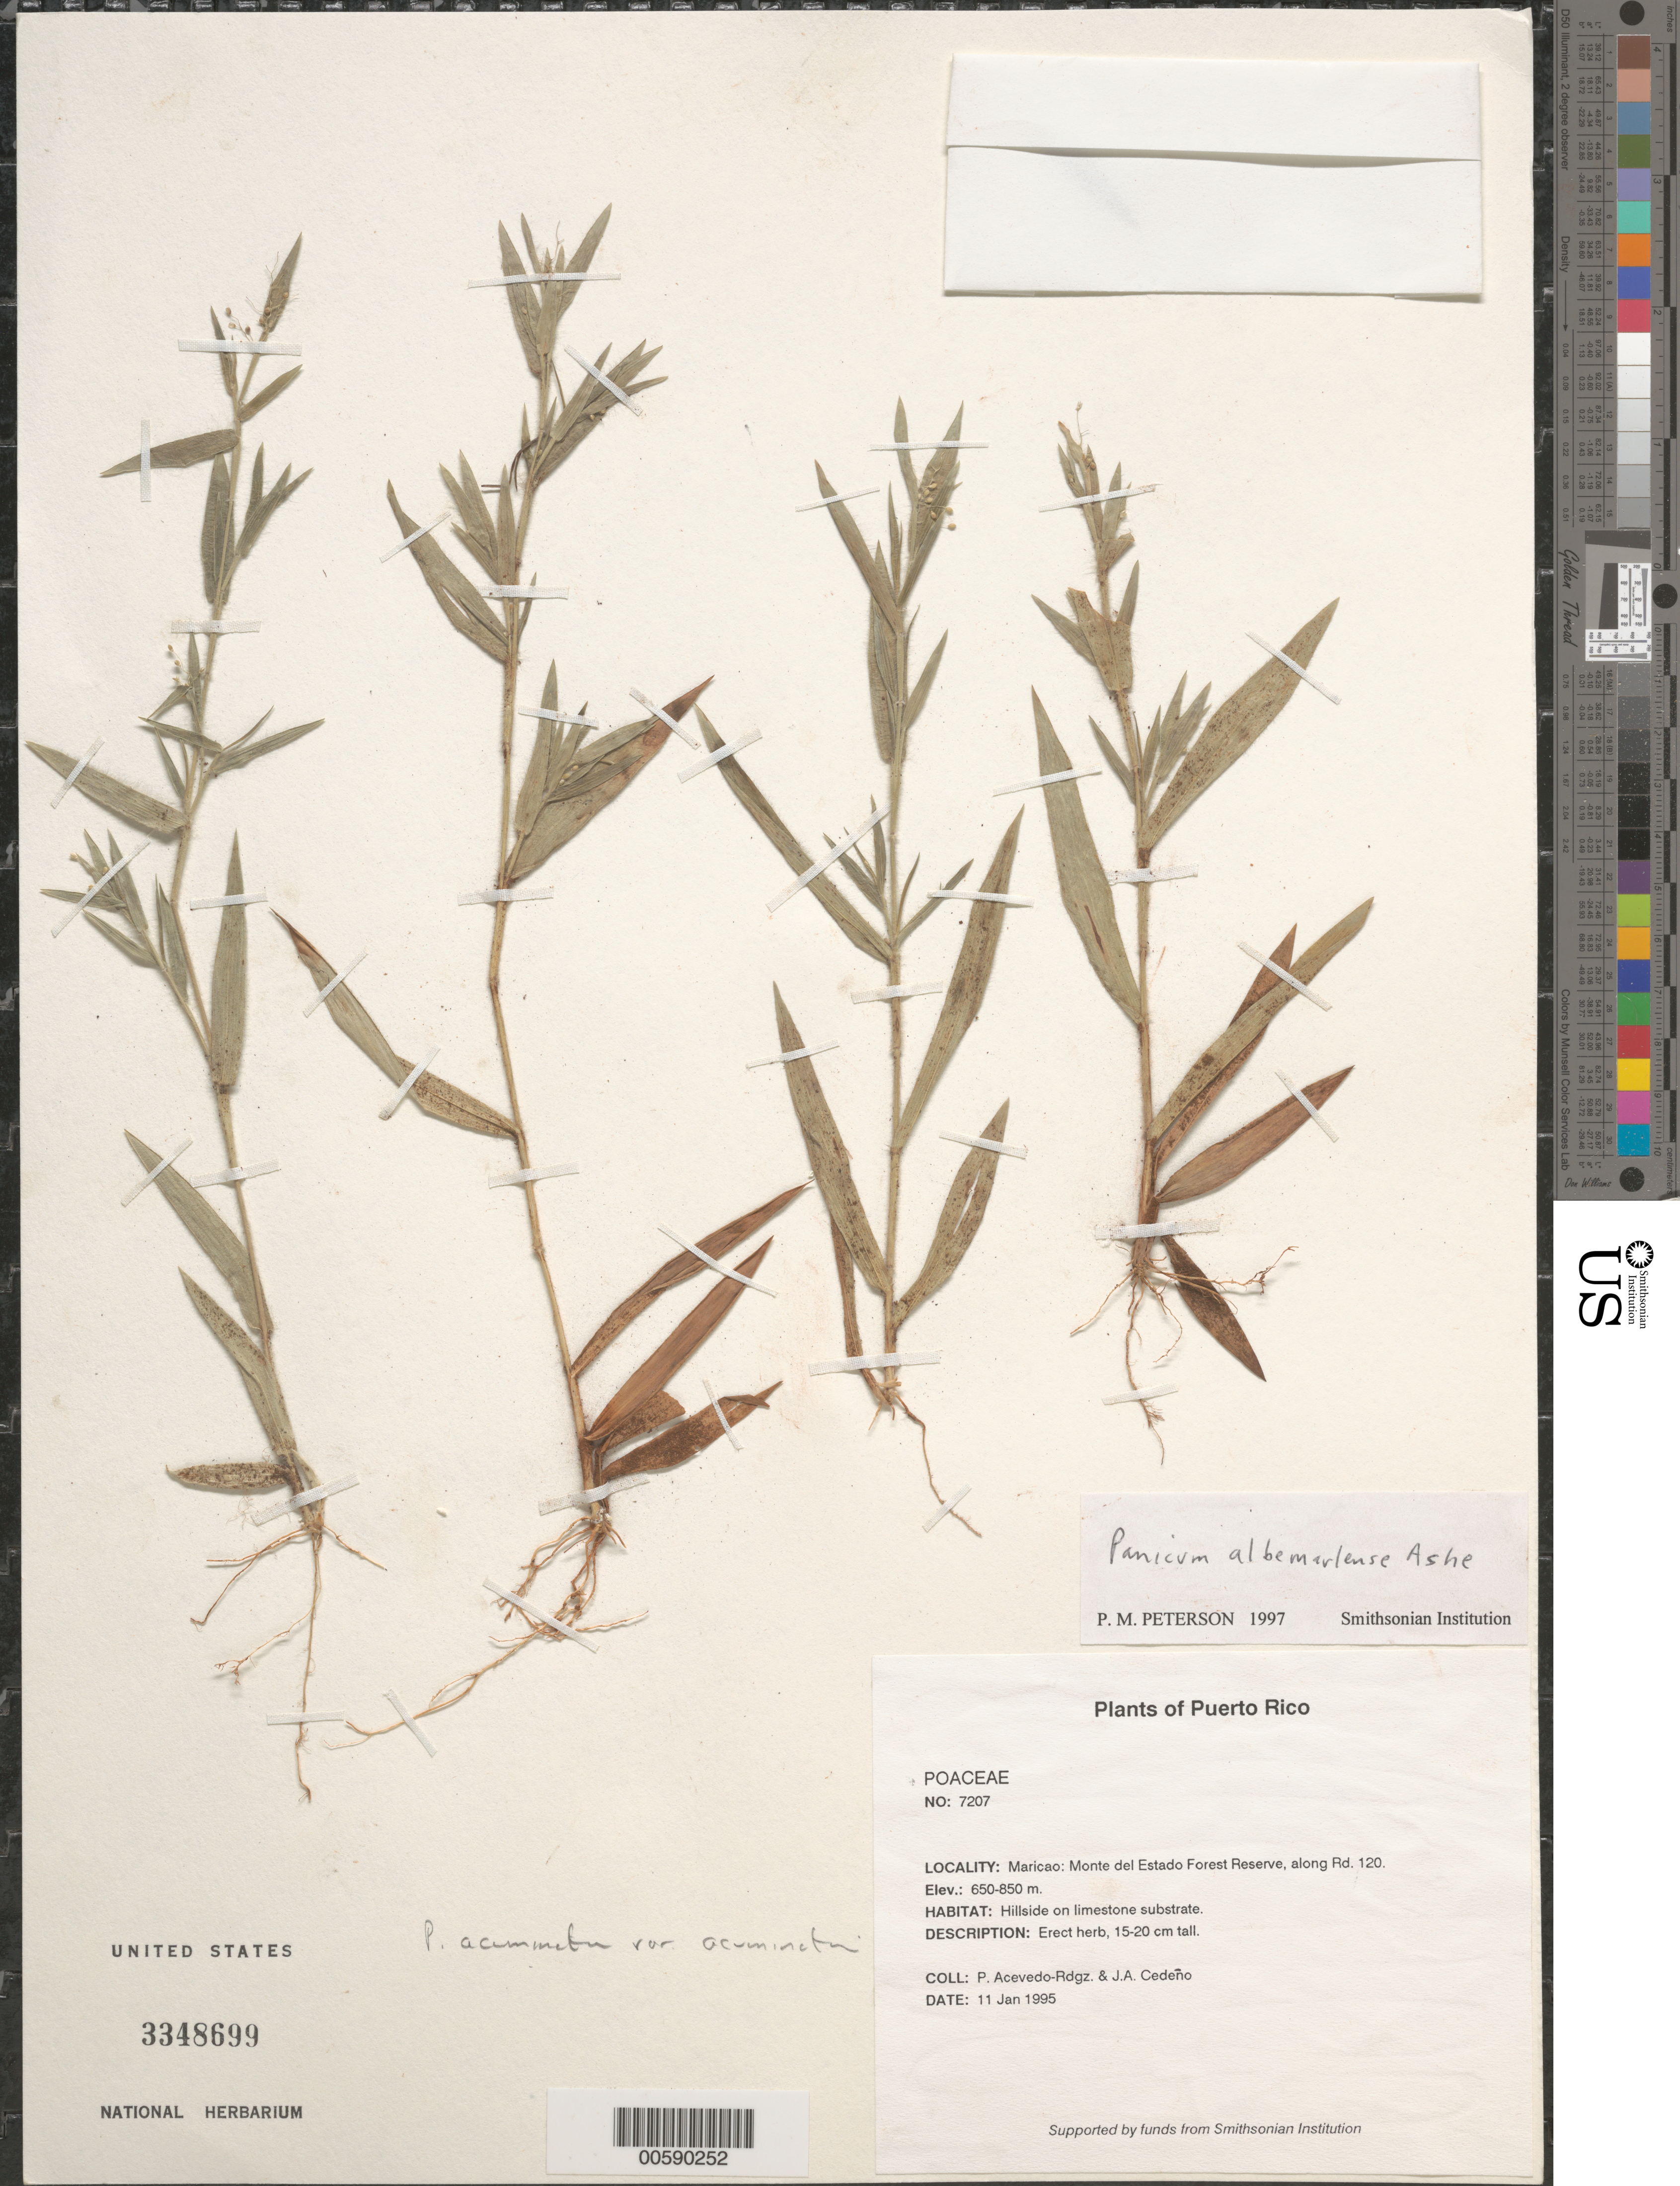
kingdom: Plantae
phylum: Tracheophyta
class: Liliopsida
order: Poales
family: Poaceae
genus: Panicum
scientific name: Panicum albemarlense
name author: Ashe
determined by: Peterson, Paul M., (BOT), Smithsonian Institution - National Museum of Natural History (UNITED STATES)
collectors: P. Acevedo-Rodr. & J. A. Cedeño M.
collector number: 7207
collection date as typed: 11 Jan 1995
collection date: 1995-01-11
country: Puerto Rico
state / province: Maricao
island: Puerto Rico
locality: Maricao: Monte del Estado Forest Reserve, along Rd. 120.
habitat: Hillside on limestone substrate.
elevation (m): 650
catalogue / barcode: US 3348699